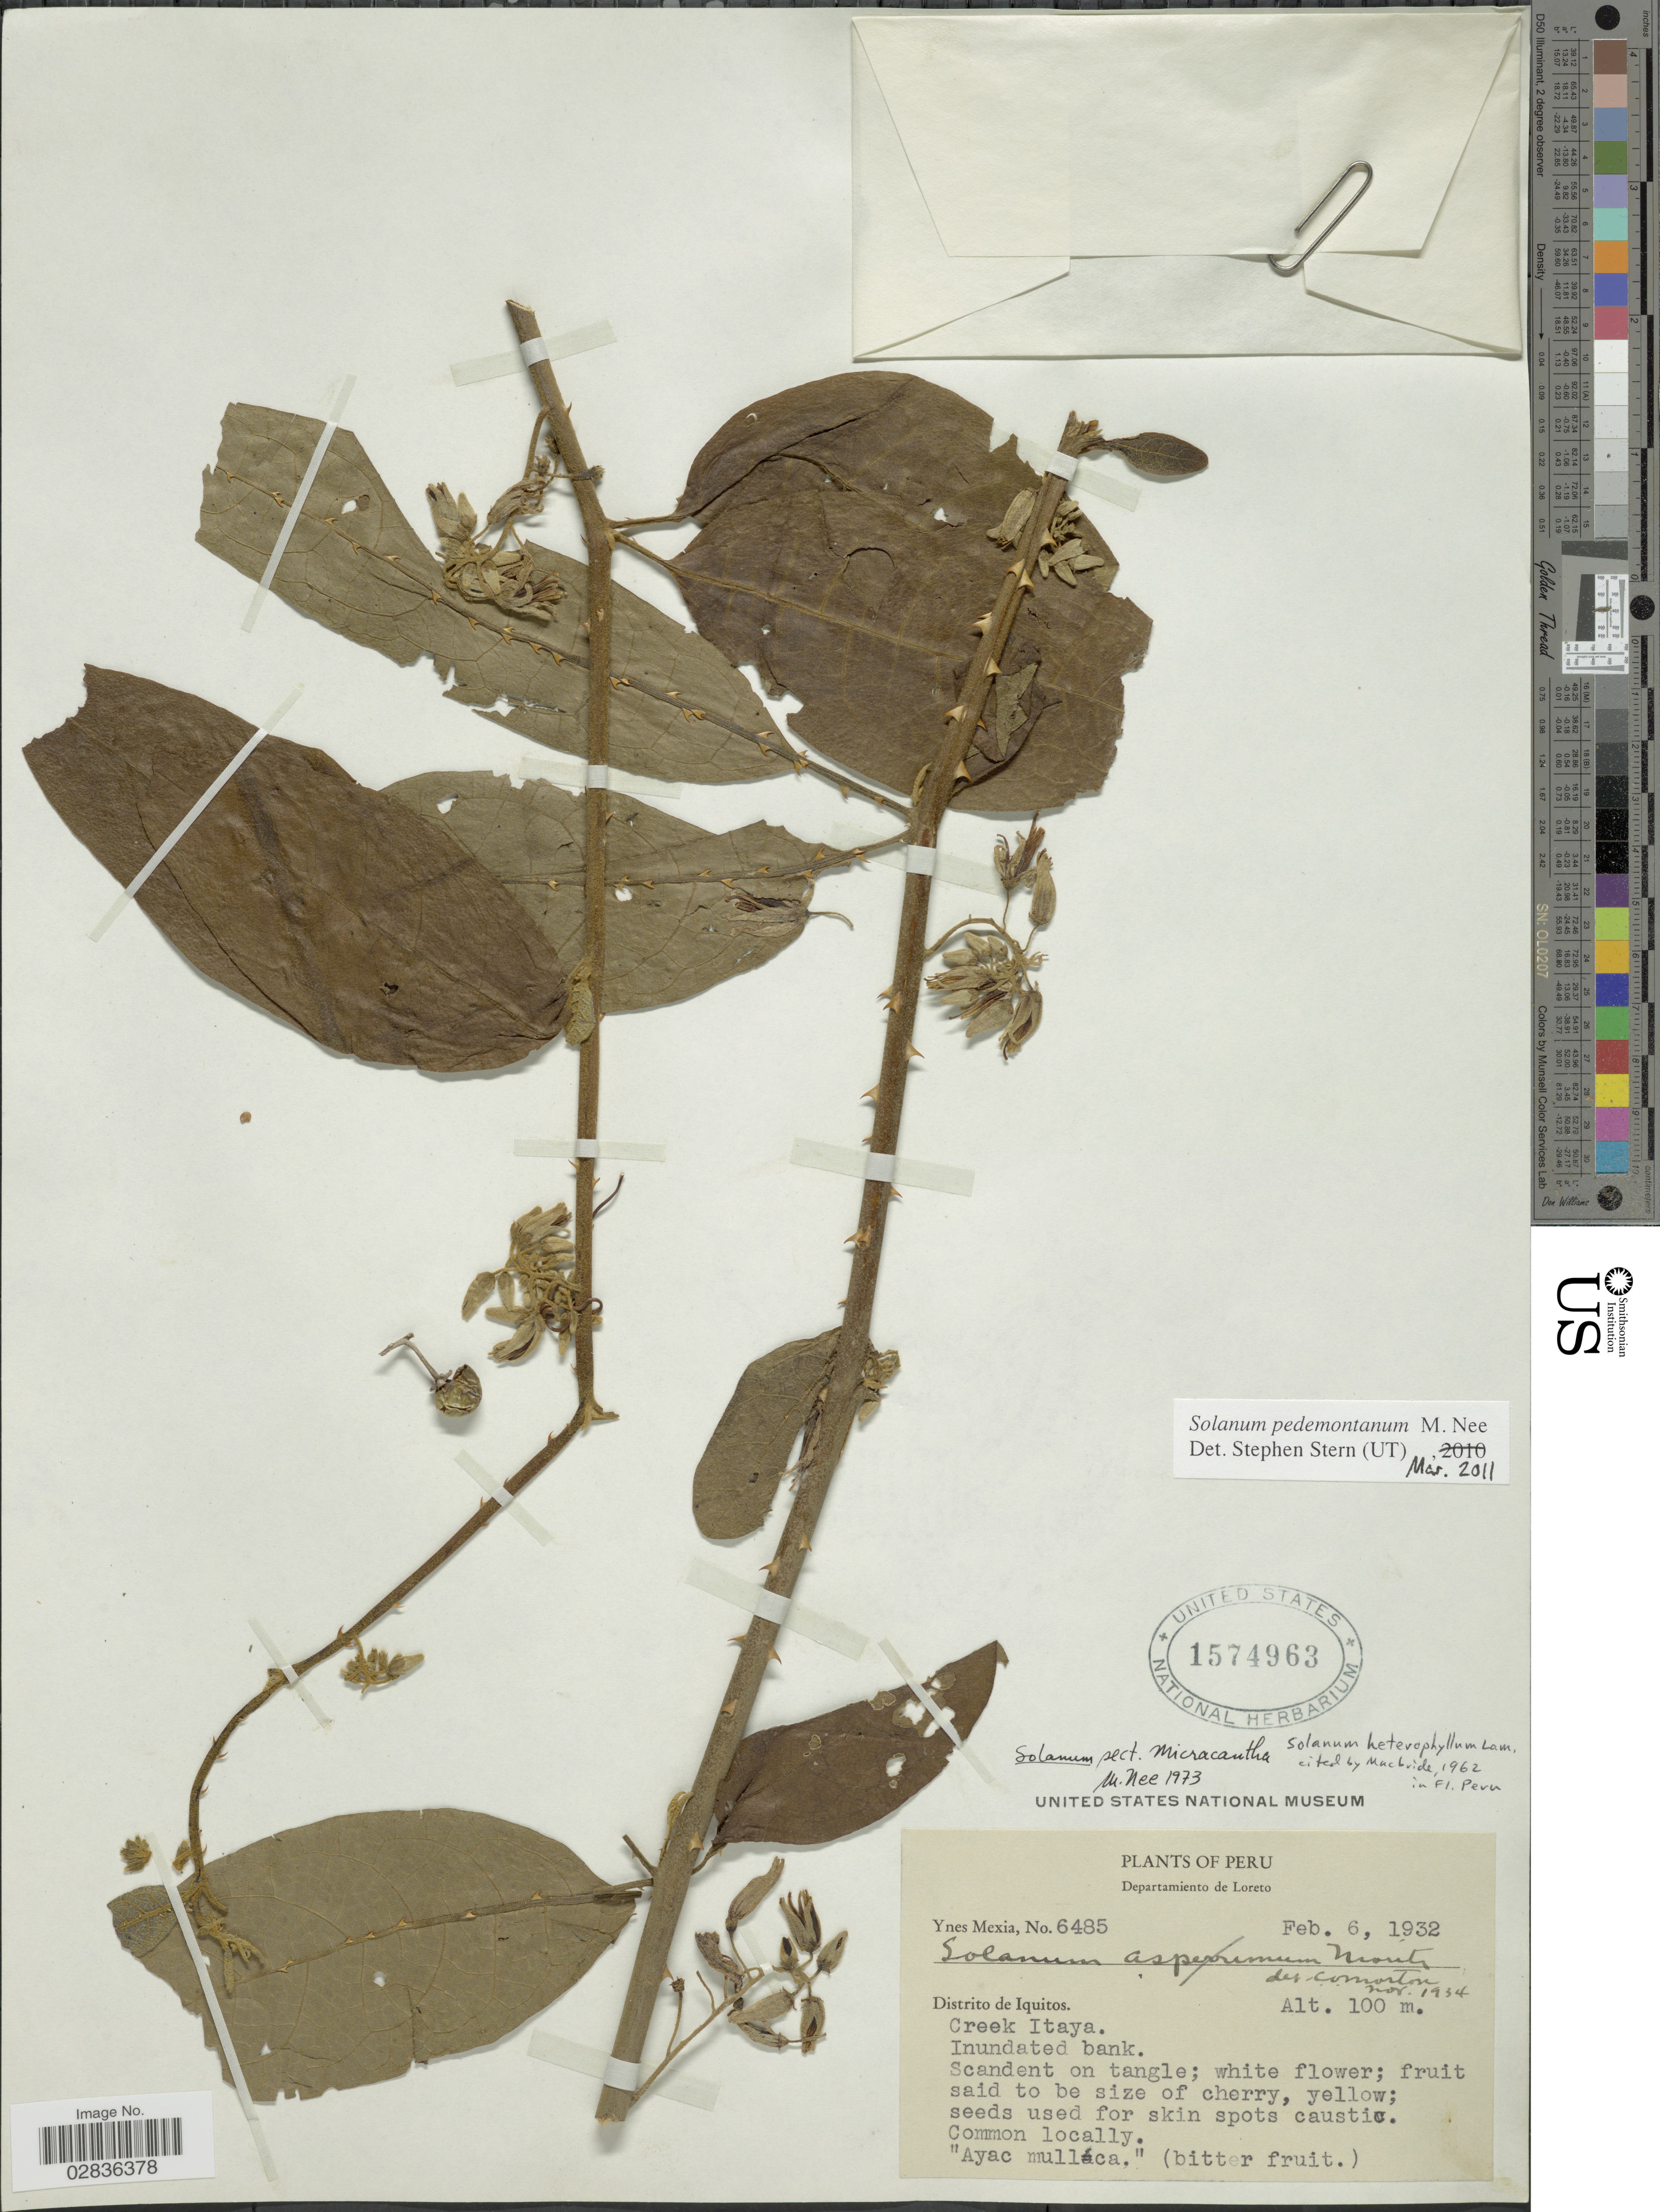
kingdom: Plantae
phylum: Tracheophyta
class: Magnoliopsida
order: Solanales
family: Solanaceae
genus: Solanum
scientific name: Solanum pedemontanum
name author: M. Nee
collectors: Y. Mexia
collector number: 6485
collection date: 1932-02-06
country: Peru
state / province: Loreto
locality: Departamento de Loreto. Distrito de Iquitos. Creek Itaya.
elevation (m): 100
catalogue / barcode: US 1574963